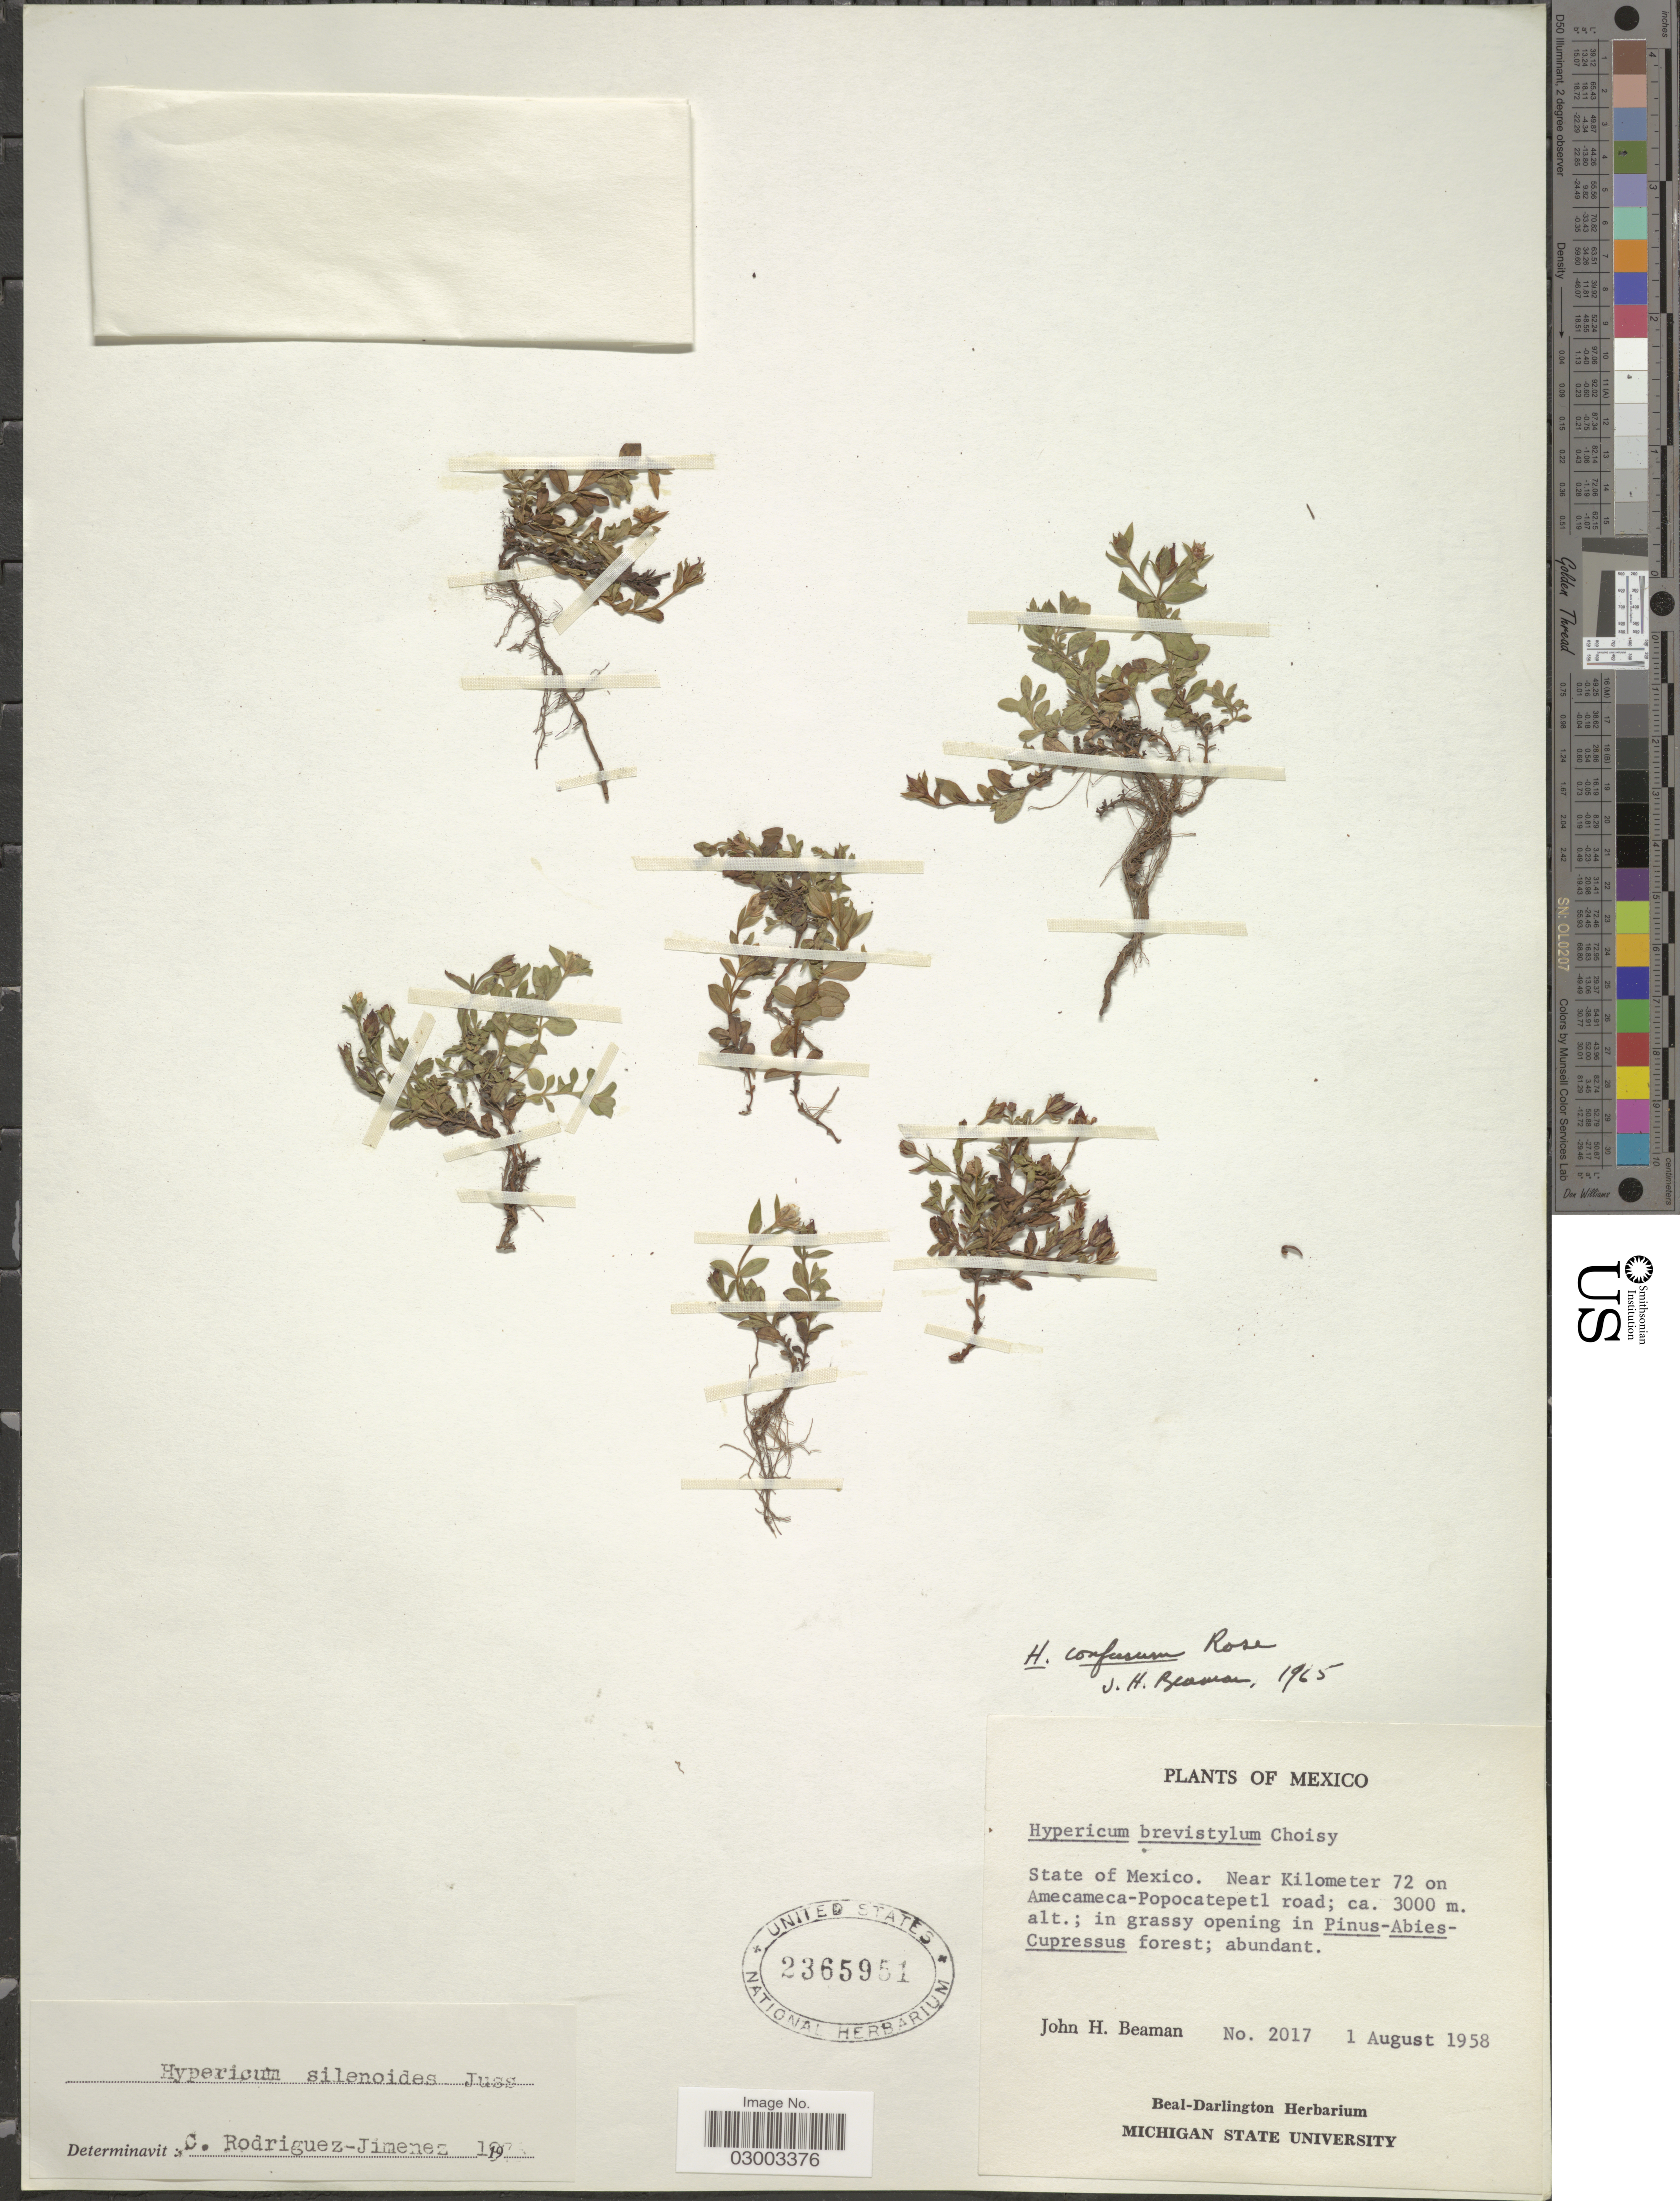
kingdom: Plantae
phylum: Tracheophyta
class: Magnoliopsida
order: Malpighiales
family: Hypericaceae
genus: Hypericum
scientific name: Hypericum silenoides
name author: Juss.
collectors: J. H. Beaman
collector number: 2017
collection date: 1958-08-01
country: Mexico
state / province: México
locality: State of Mexico. Near Kilometer 72 on Amecameca-Popocatepetl road.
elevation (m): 3000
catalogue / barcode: US 2365951